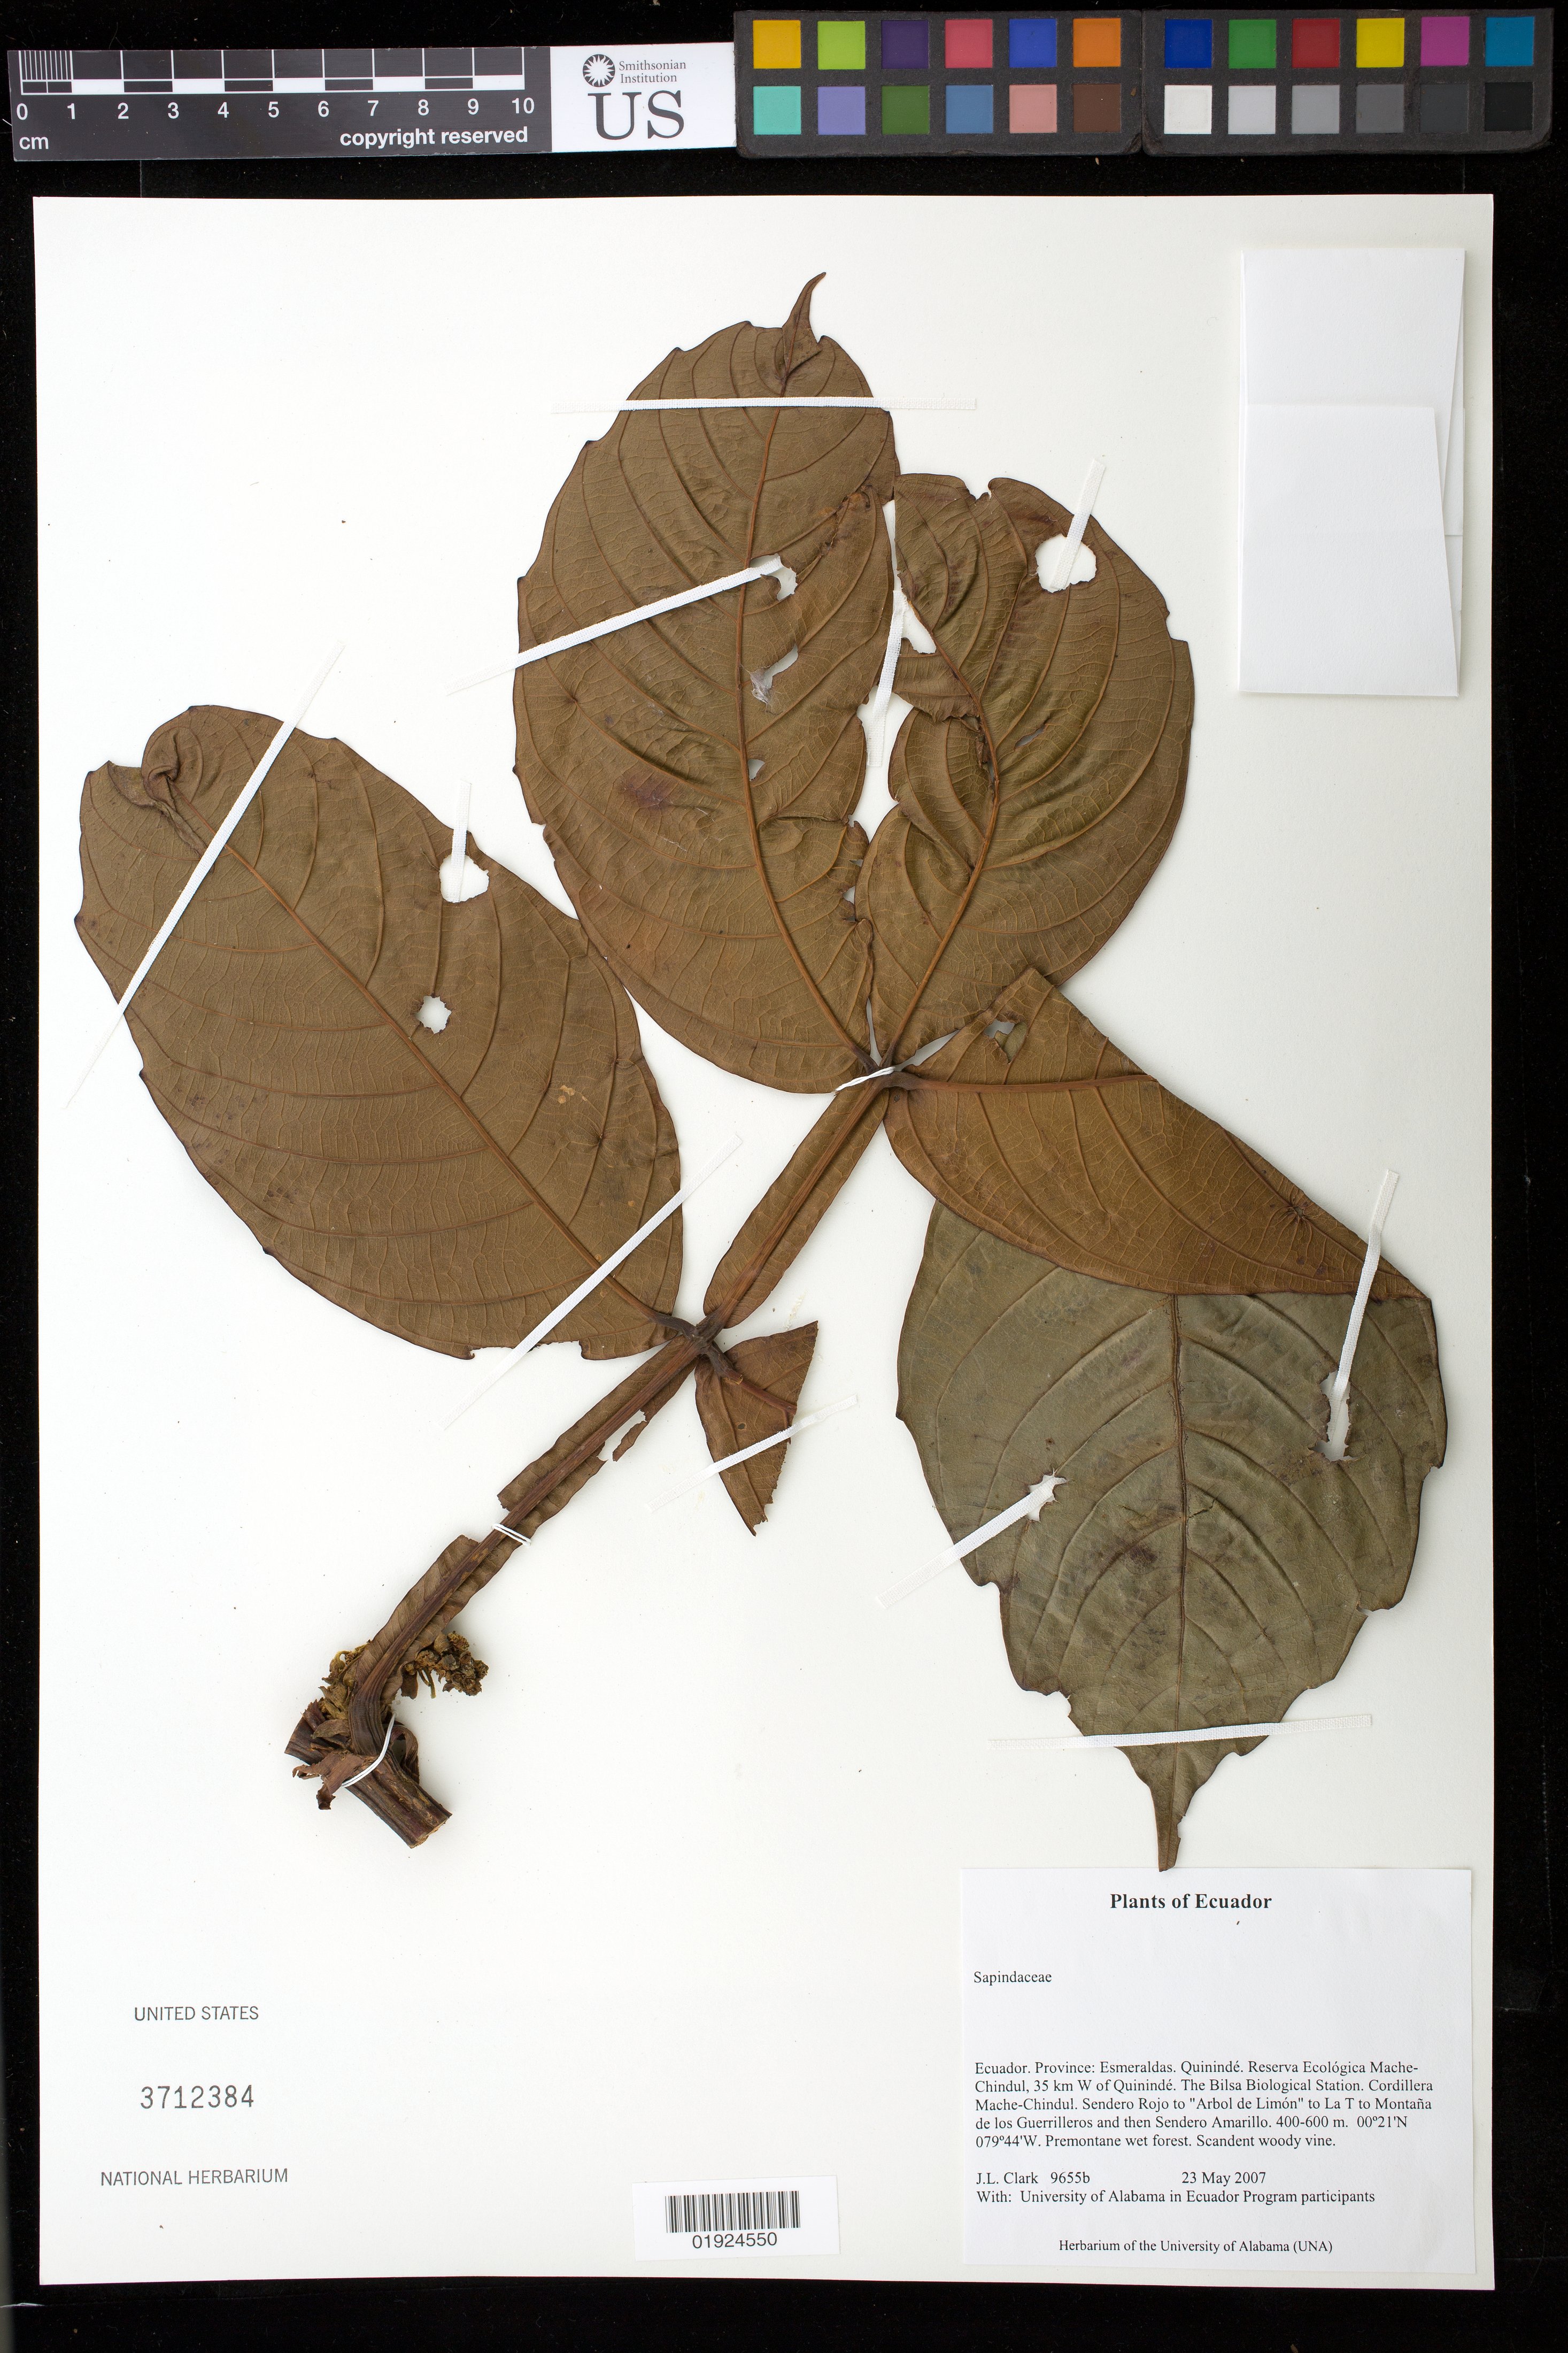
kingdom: Plantae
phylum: Tracheophyta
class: Magnoliopsida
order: Sapindales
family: Sapindaceae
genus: Paullinia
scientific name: Paullinia bracteosa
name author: Radlk.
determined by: Acevedo-Rodriguez, P., (US), Smithsonian Institution - National Museum of Natural History (UNITED STATES)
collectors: J. L. Clark et al.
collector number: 9655b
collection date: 2007-05-23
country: Ecuador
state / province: Esmeraldas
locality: Quinindé. Reserva Ecológica Mache-Chindul, 35 km W of Qinindé. The Bilsa Biological Station. Cordillera Mache-Chindul. Sendero Rojo to "Arbol de Limón" to La T to Montaña de los Guerrilleros and then Sendero Amarillo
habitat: Premontane wet forest.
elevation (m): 400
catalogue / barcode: US 3712384